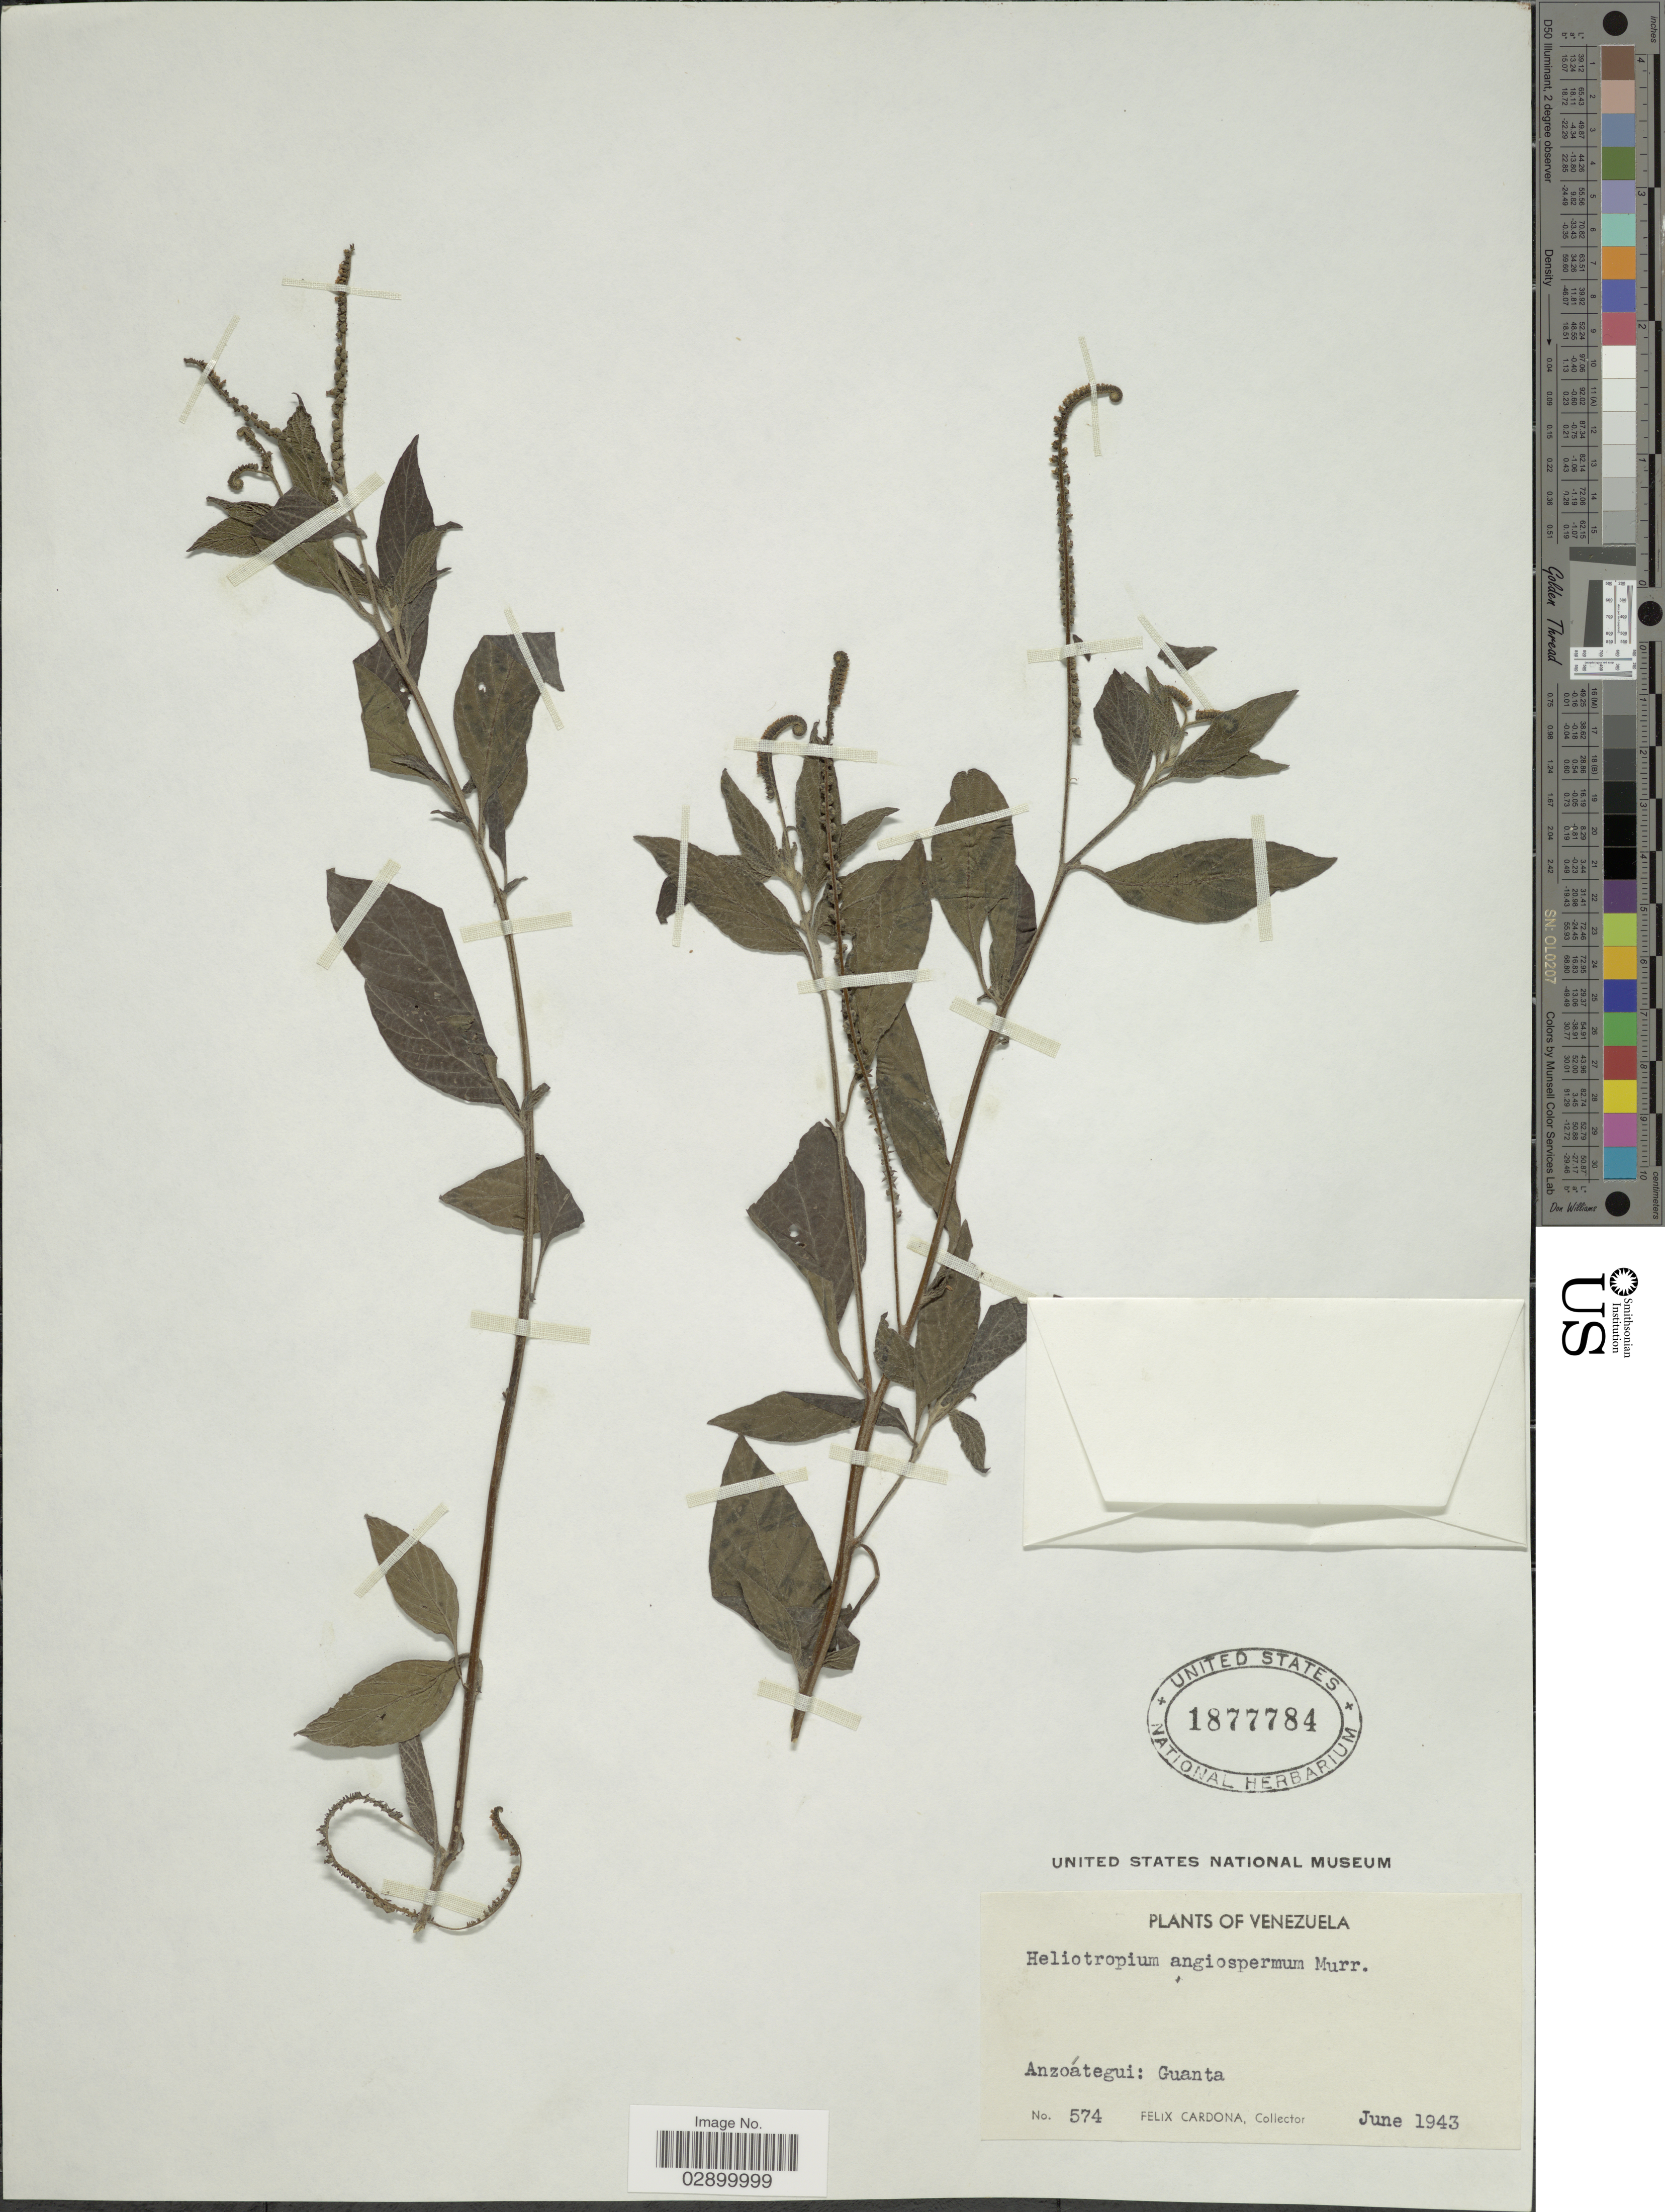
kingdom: Plantae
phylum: Tracheophyta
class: Magnoliopsida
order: Boraginales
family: Heliotropiaceae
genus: Heliotropium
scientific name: Heliotropium angiospermum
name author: Murray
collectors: F. Cardona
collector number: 574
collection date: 1943-06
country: Venezuela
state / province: Anzoategui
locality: Guanta.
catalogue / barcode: US 1877784